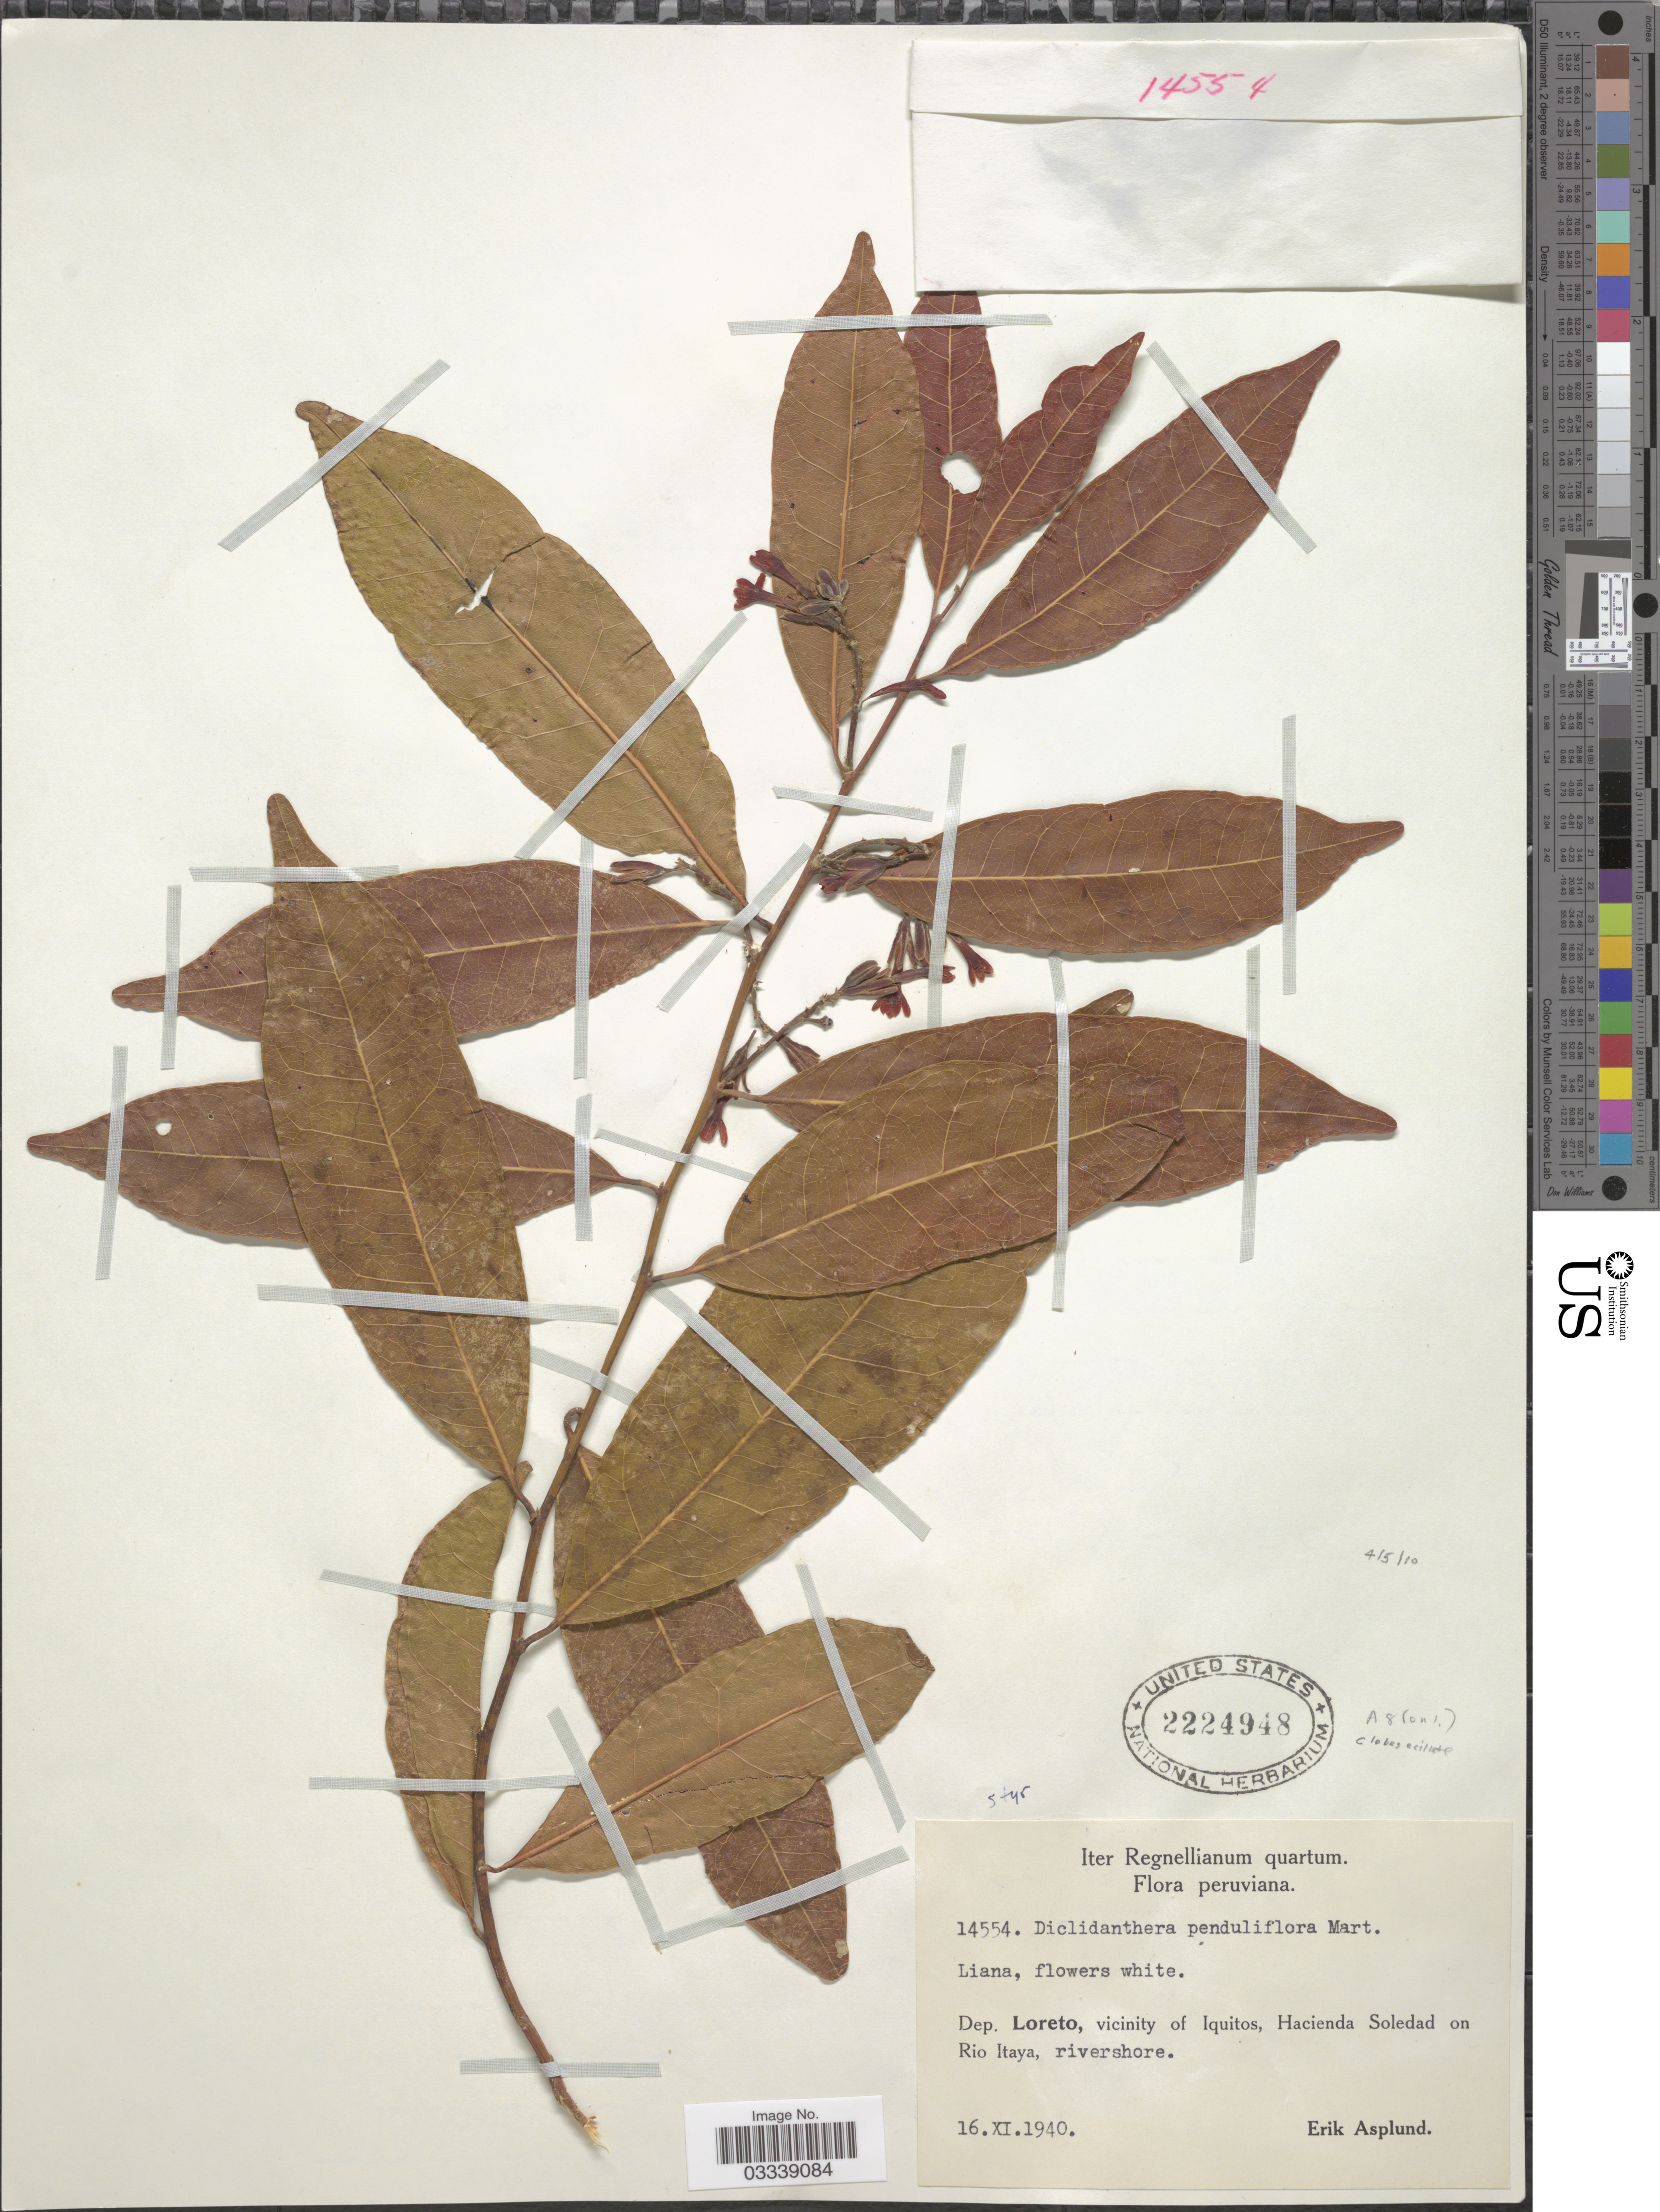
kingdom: Plantae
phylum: Tracheophyta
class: Magnoliopsida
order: Fabales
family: Polygalaceae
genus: Diclidanthera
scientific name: Diclidanthera penduliflora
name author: Mart.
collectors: E. Asplund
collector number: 14554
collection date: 1940-11-16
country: Peru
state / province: Loreto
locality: Dep. Loreto, vicinity of Iquitos, Hacienda Soledad on Rio Itaya, rivershore.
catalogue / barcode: US 2224948